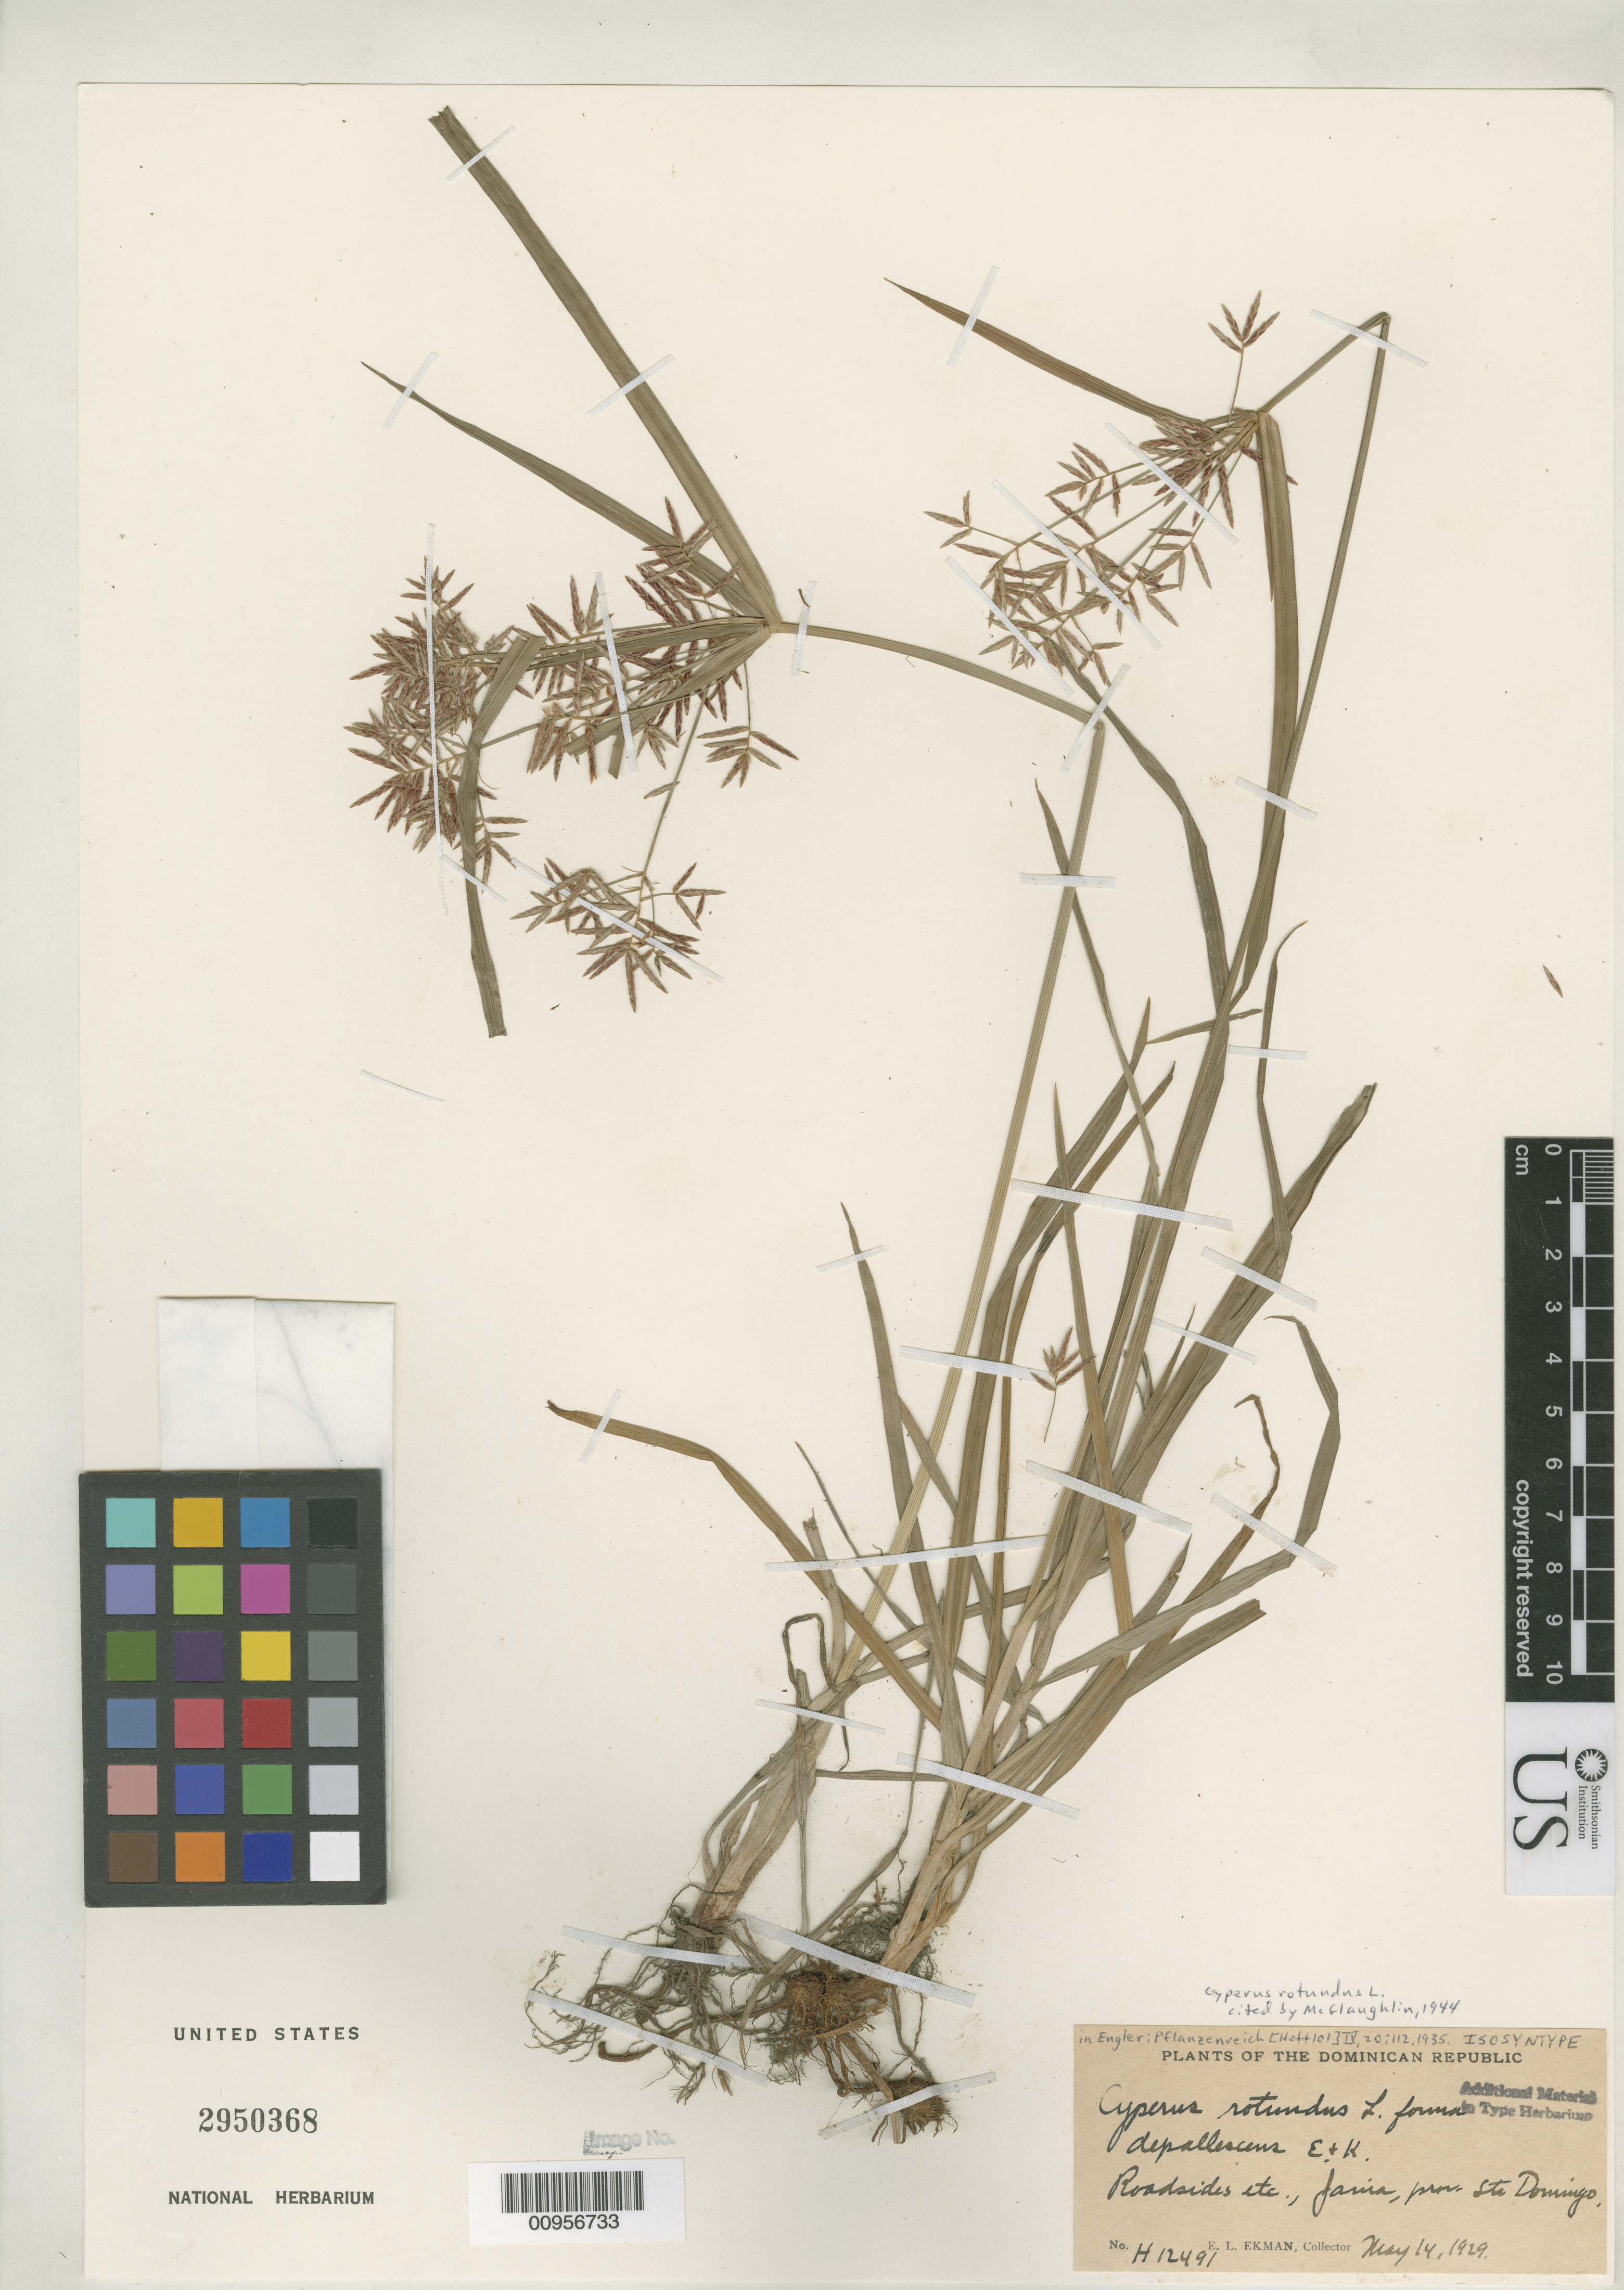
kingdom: Plantae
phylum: Tracheophyta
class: Liliopsida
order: Poales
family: Cyperaceae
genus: Cyperus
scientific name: Cyperus rotundus subsp. palla f. depallescens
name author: Ekman & Kük. in Engl.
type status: Isosyntype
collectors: E. L. Ekman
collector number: H 12491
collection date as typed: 14 May 1929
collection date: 1929-05-14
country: Dominican Republic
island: Hispaniola Island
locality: Roadsides etc., Jaina, prov. Sto. Domingo.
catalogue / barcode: US 2950368